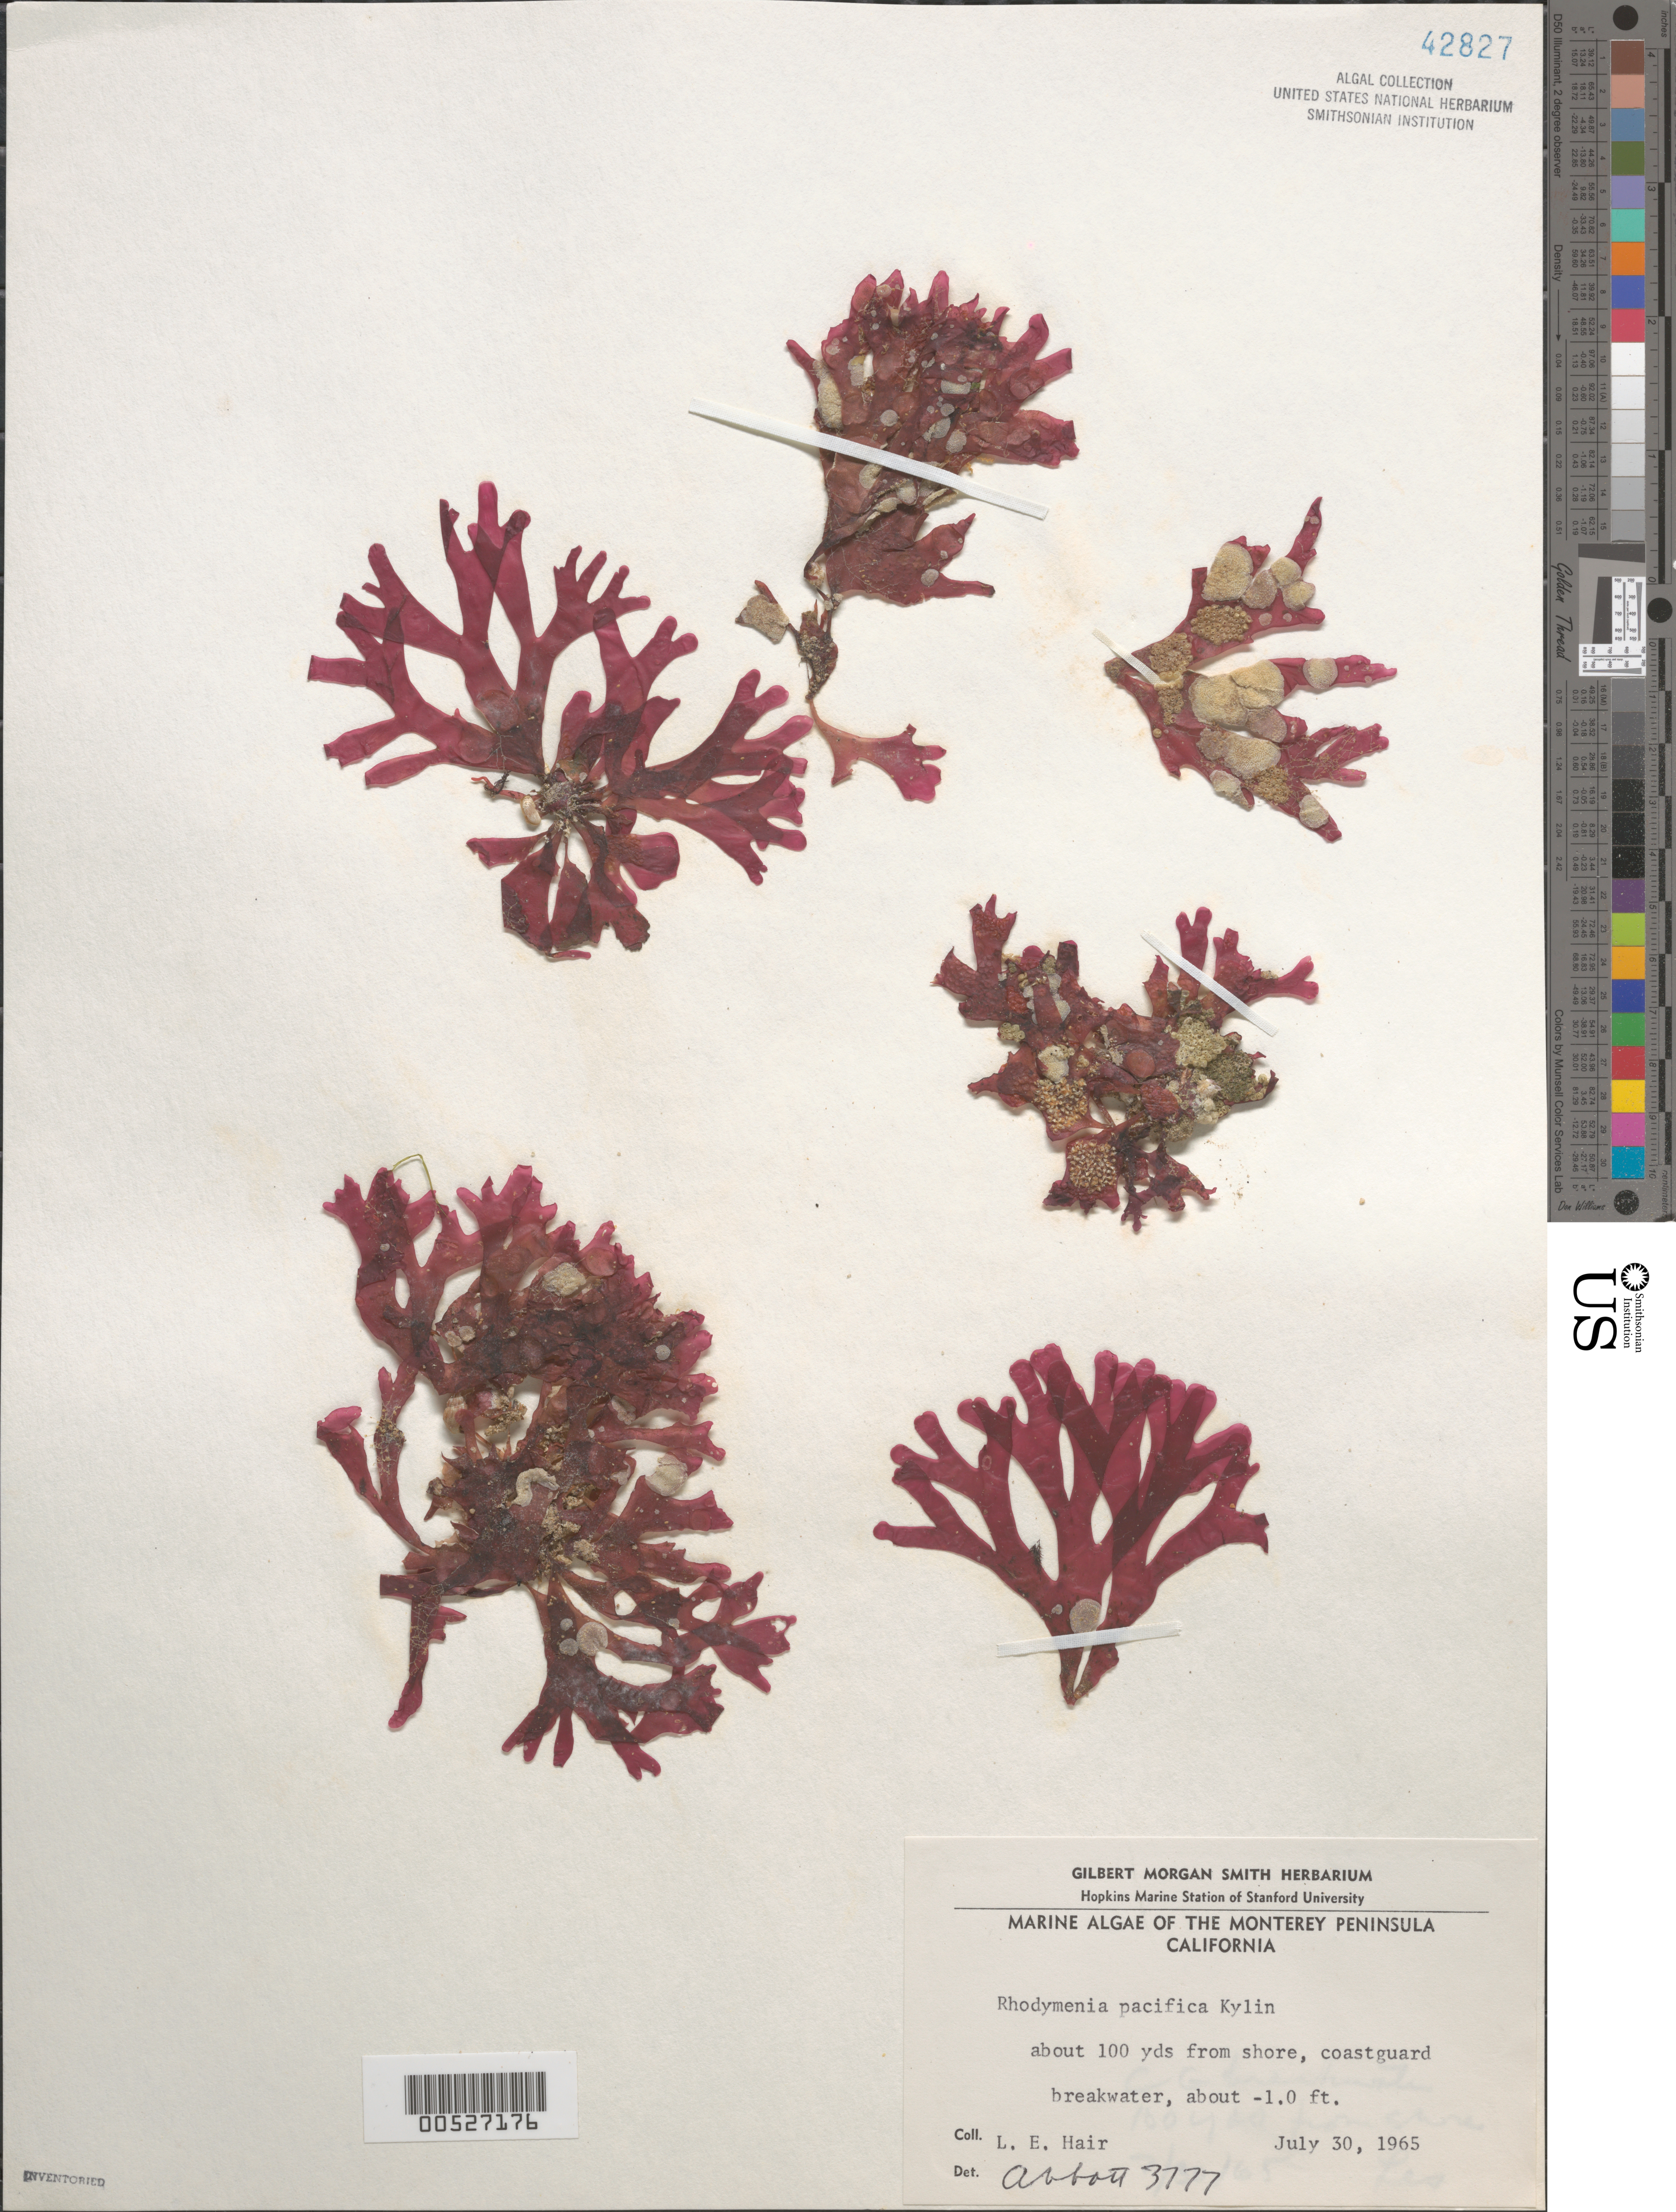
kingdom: Plantae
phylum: Rhodophyta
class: Florideophyceae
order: Rhodymeniales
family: Rhodymeniaceae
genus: Rhodymenia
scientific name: Rhodymenia pacifica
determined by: Abbott, Isabella A.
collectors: L. Hair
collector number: IAA 3777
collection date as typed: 30 Jul 1965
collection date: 1965-07-30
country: United States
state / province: California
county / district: Monterey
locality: Monterey, Coast Guard breakwater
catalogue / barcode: US 42827